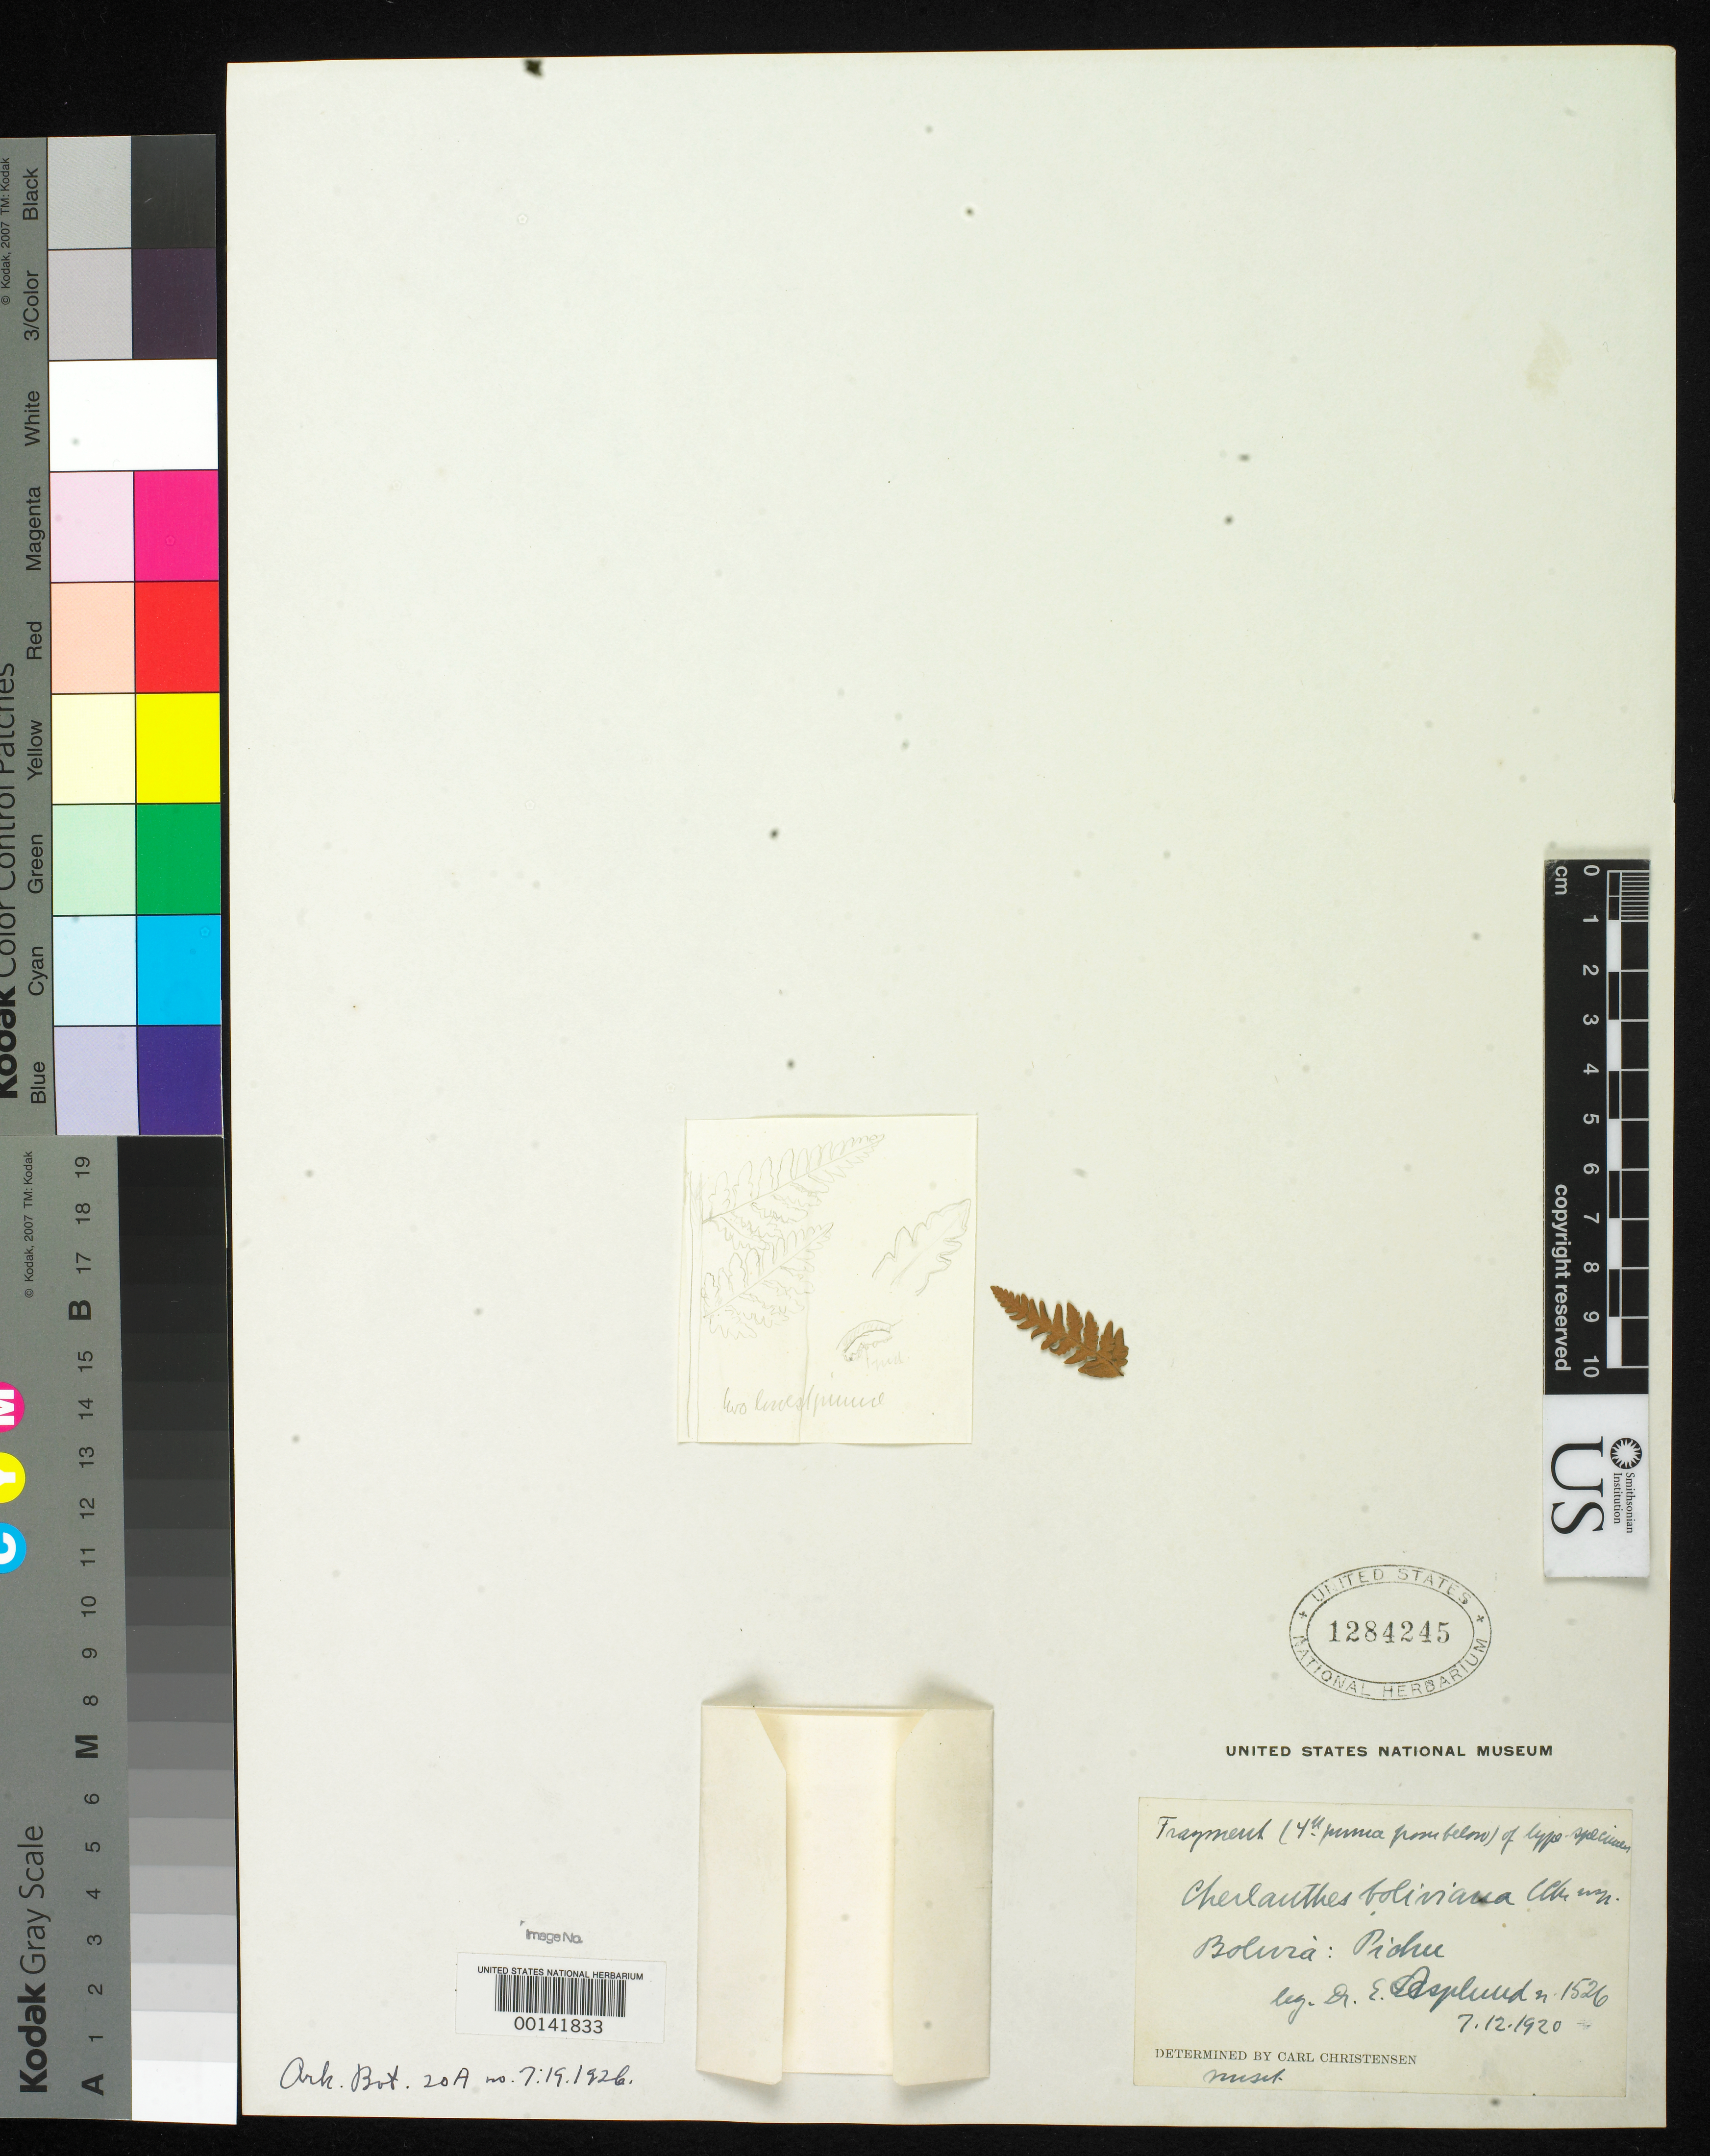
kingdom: Plantae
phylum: Tracheophyta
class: Polypodiopsida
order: Polypodiales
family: Pteridaceae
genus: Cheilanthes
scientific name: Cheilanthes boliviana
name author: C. Chr.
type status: Type Fragment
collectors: E. Asplund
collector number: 1526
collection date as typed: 07 Dec 1920 or 12 Jul 1920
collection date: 1920-07-12 or 1920-12-07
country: Bolivia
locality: Picchu.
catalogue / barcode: US 1284245